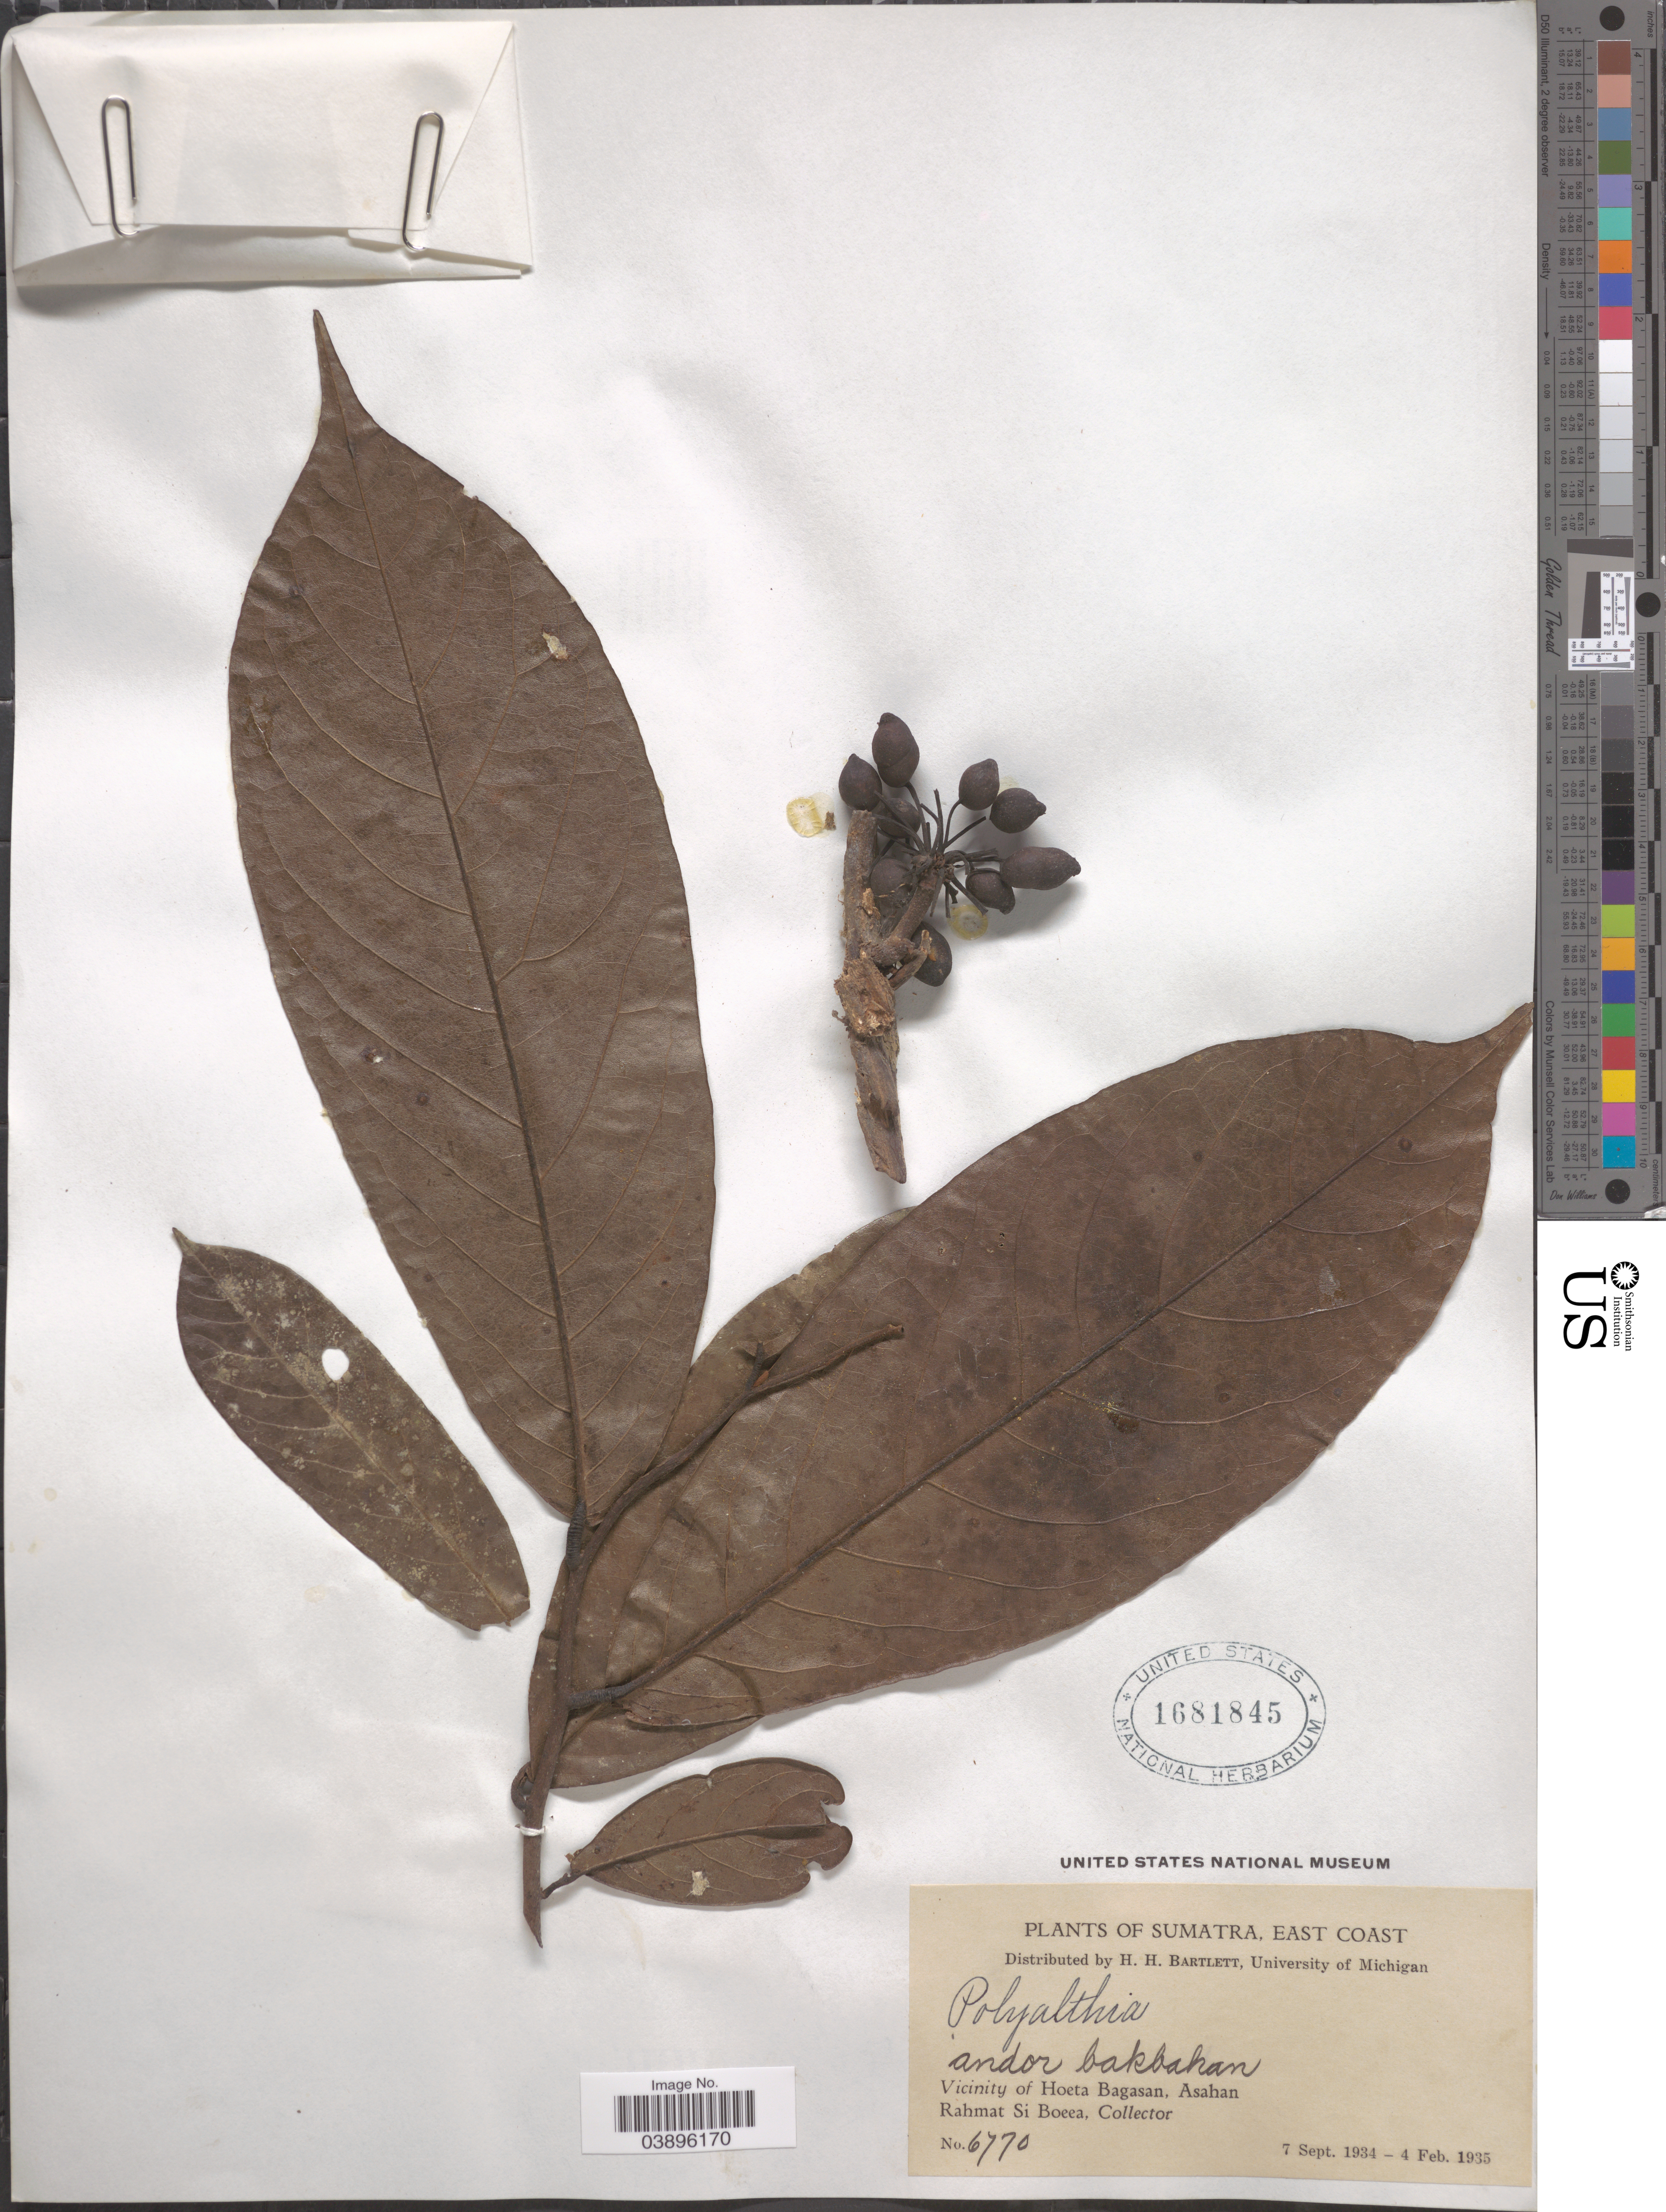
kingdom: Plantae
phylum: Tracheophyta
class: Magnoliopsida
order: Magnoliales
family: Annonaceae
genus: Polyalthia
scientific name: Polyalthia sp.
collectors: Rahmat Si Boeea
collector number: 6770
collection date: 1934-09-07/1935-02-04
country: Indonesia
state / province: Sumatra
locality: East Coast. Vicinity of Hoeta Bagasan, Asahan.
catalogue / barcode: US 1681845